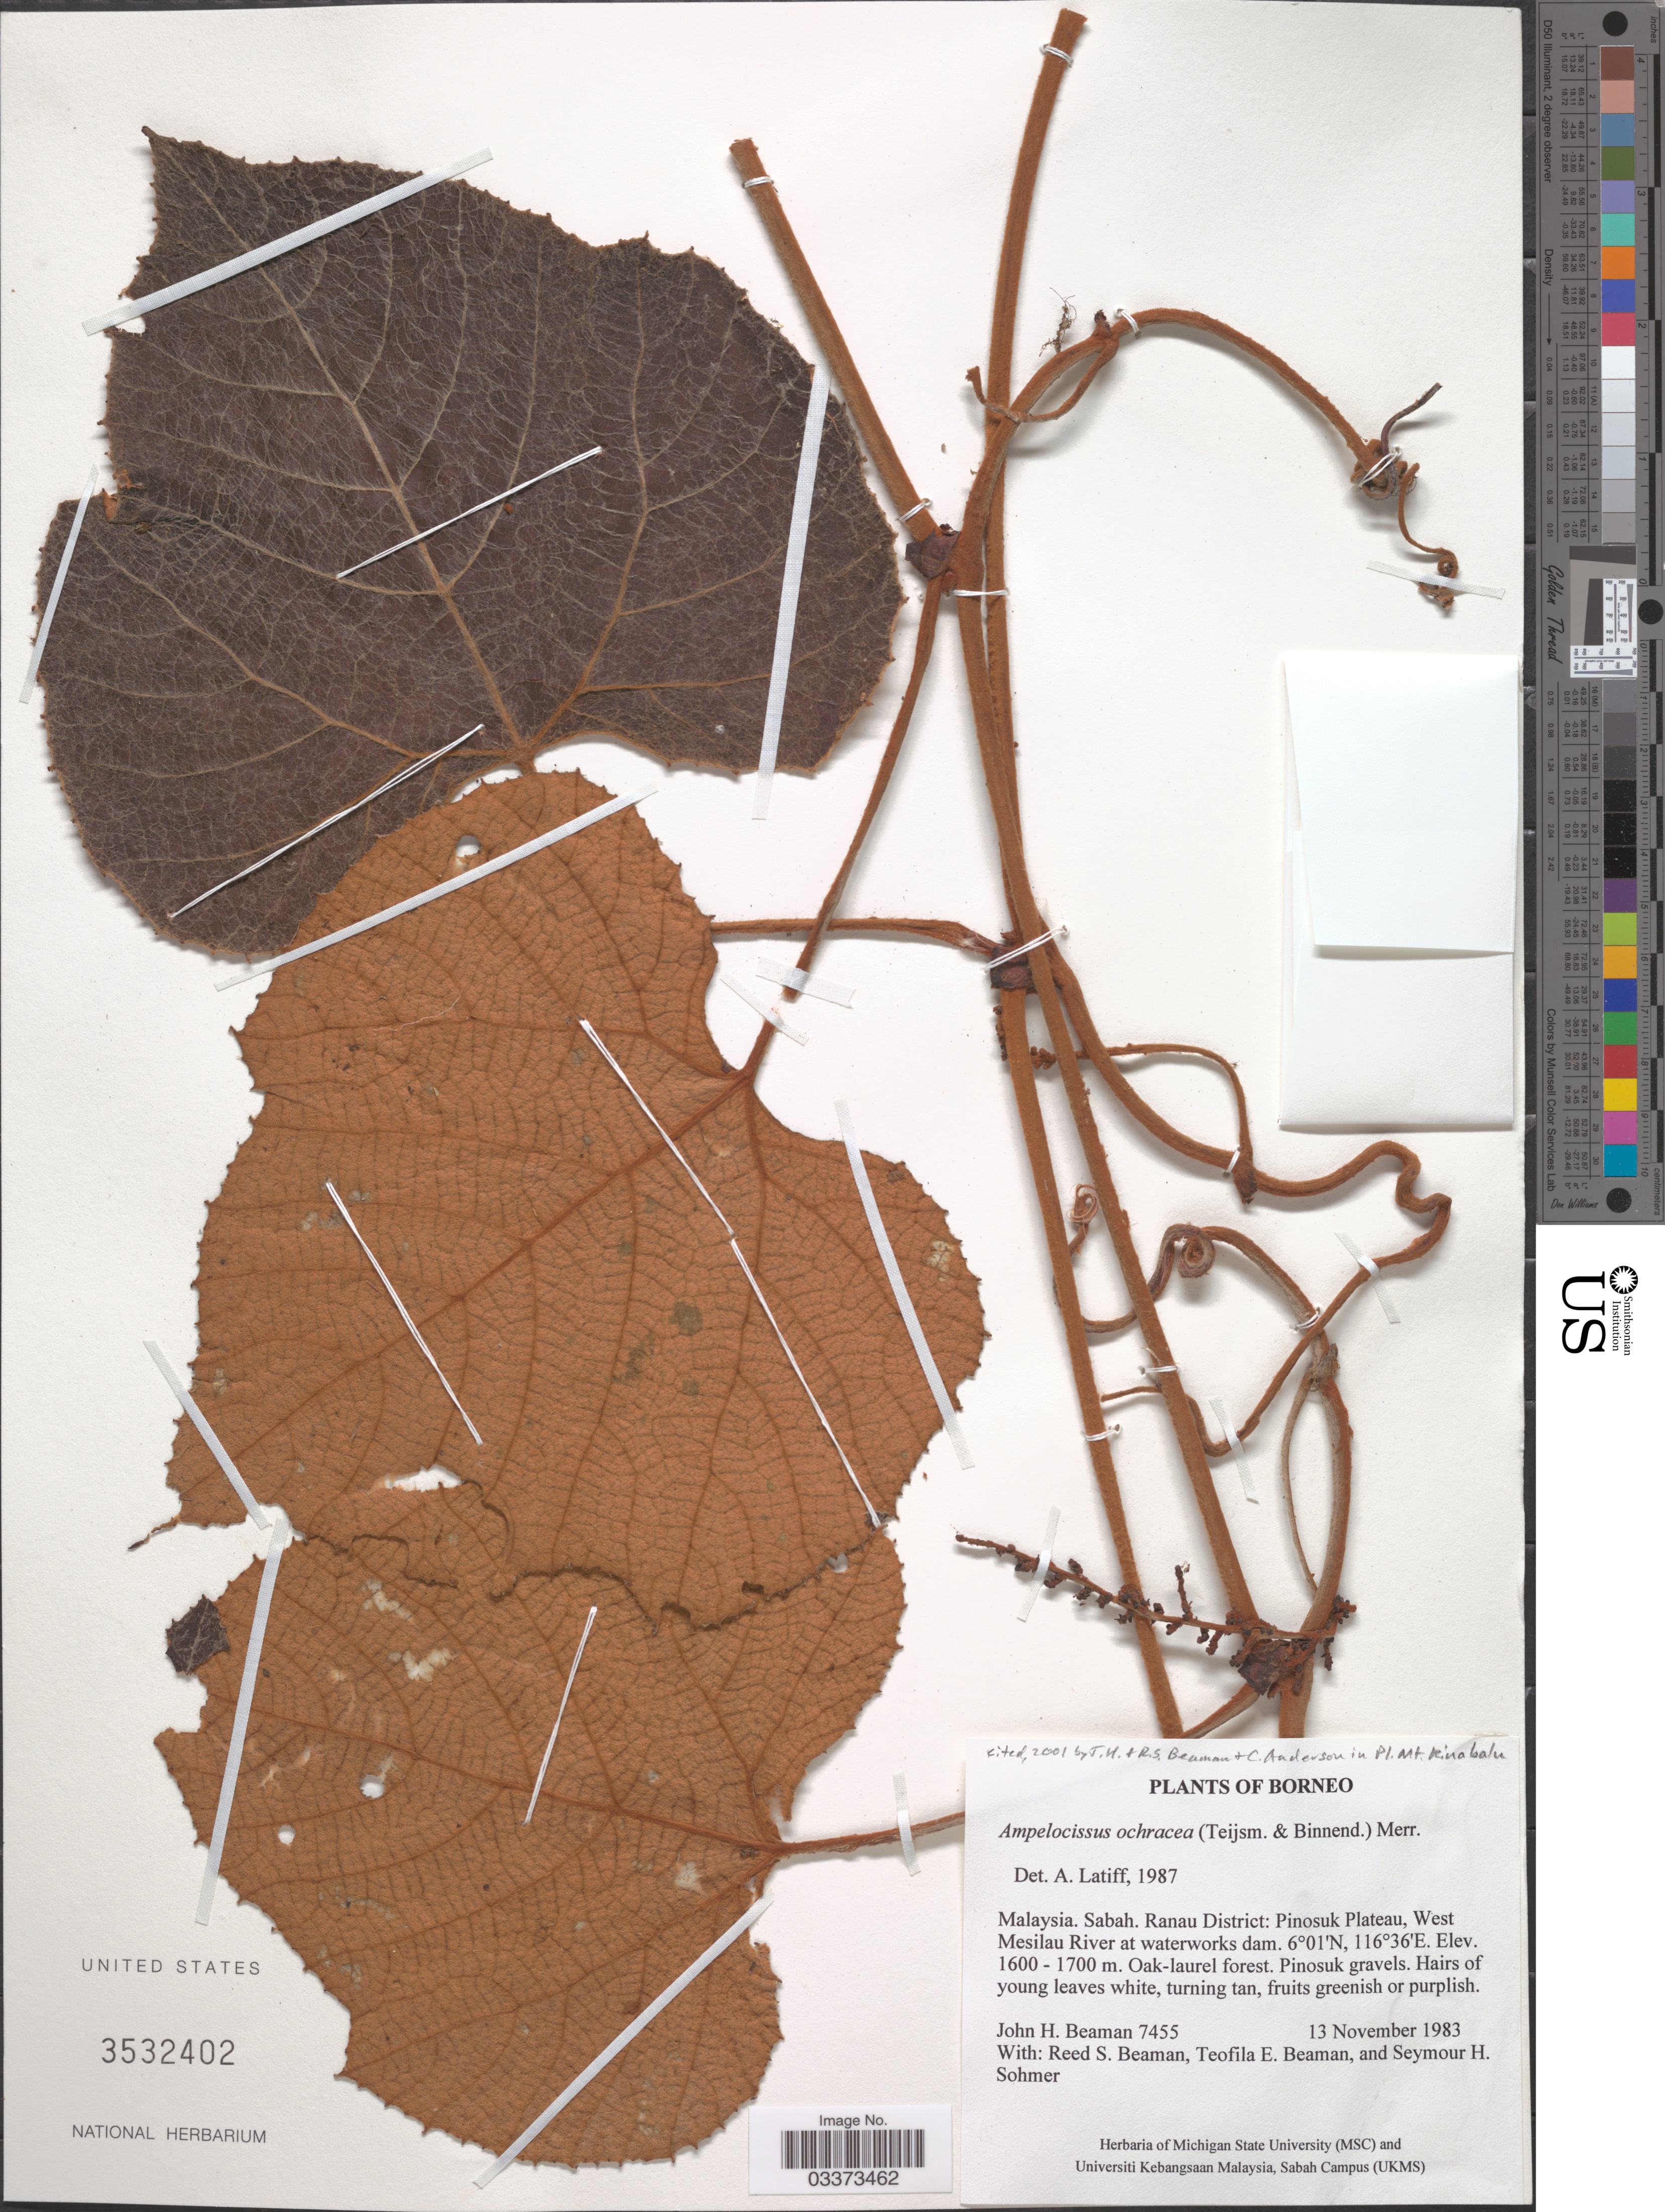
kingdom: Plantae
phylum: Tracheophyta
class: Magnoliopsida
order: Vitales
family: Vitaceae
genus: Ampelocissus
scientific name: Ampelocissus ochracea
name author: (Merr.) Merr.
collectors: J. H. Beaman, R. S. Beaman, T. E. Beaman & S. H. Sohmer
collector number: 7455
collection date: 1983-11-13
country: Malaysia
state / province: Sabah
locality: Ranau District: Pinosuk Plateau, West Mesilau River at waterworks dam.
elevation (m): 1600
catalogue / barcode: US 3532402